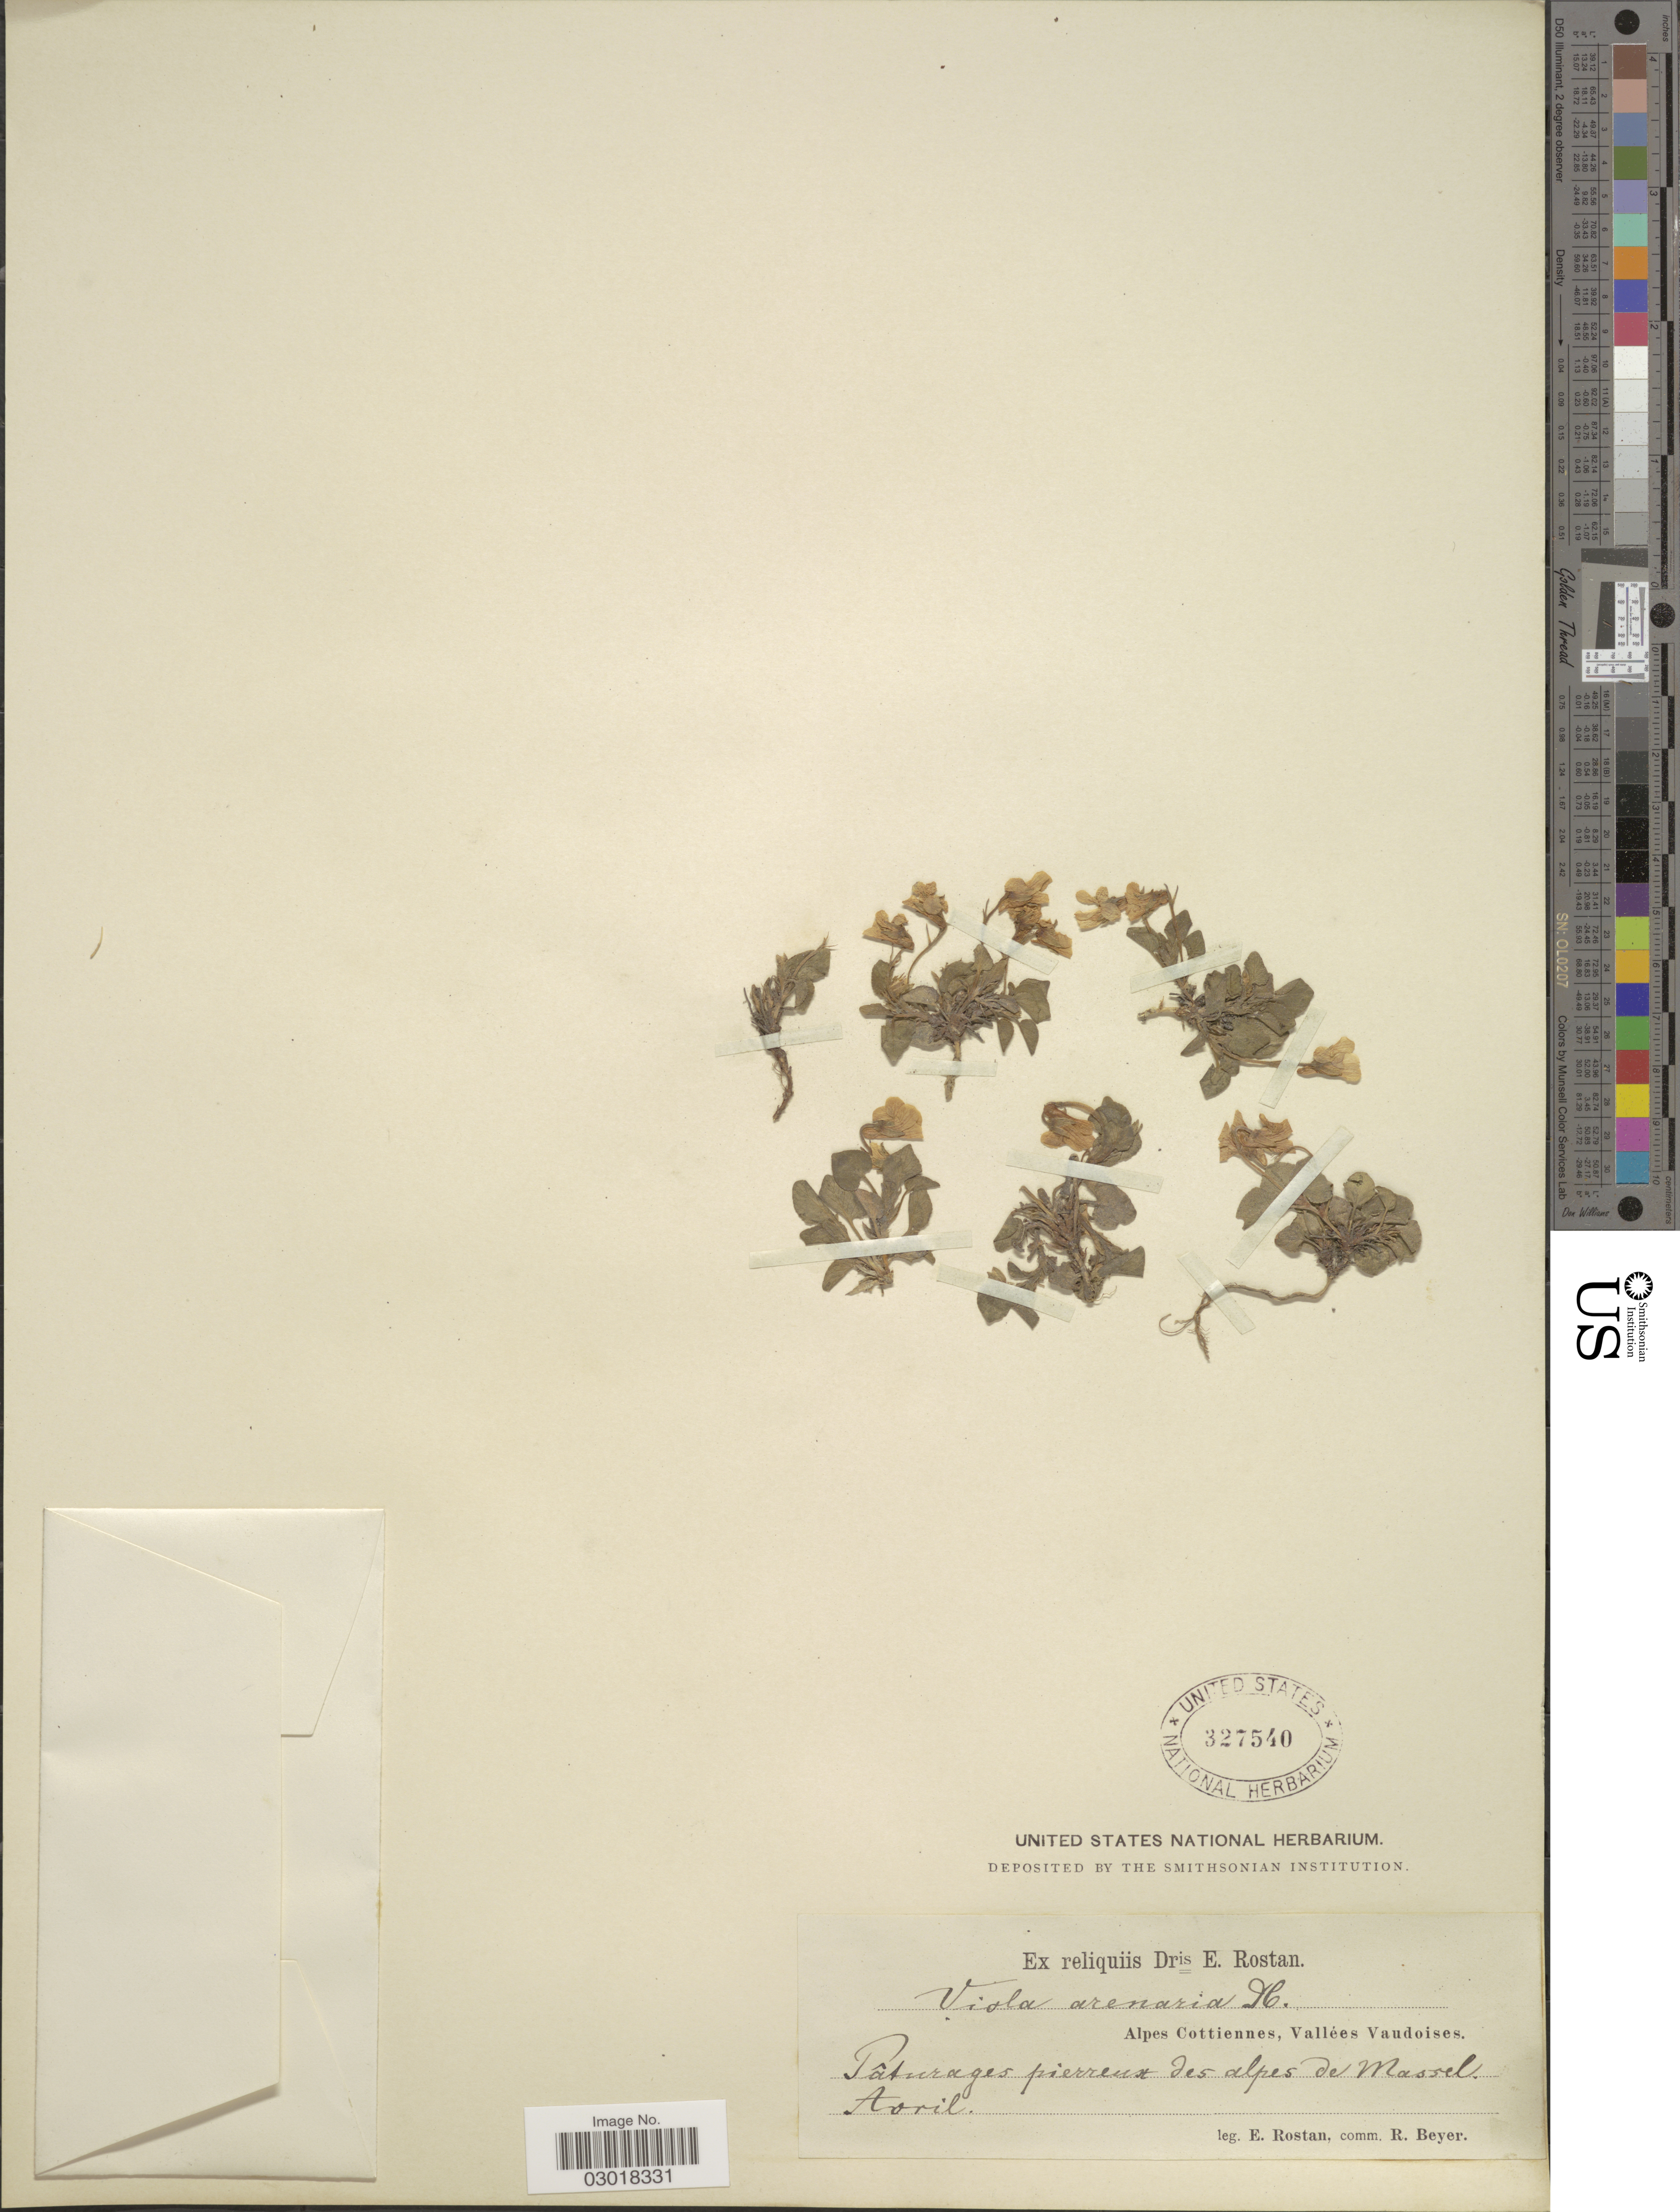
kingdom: Plantae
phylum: Tracheophyta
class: Magnoliopsida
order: Malpighiales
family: Violaceae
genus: Viola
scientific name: Viola arenaria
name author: DC.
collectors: E. Rostan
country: France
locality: Alpes Cottiennes, Vallées Vaudoises. Pâturages pierreux des alpes de Massel.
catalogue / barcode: US 327540